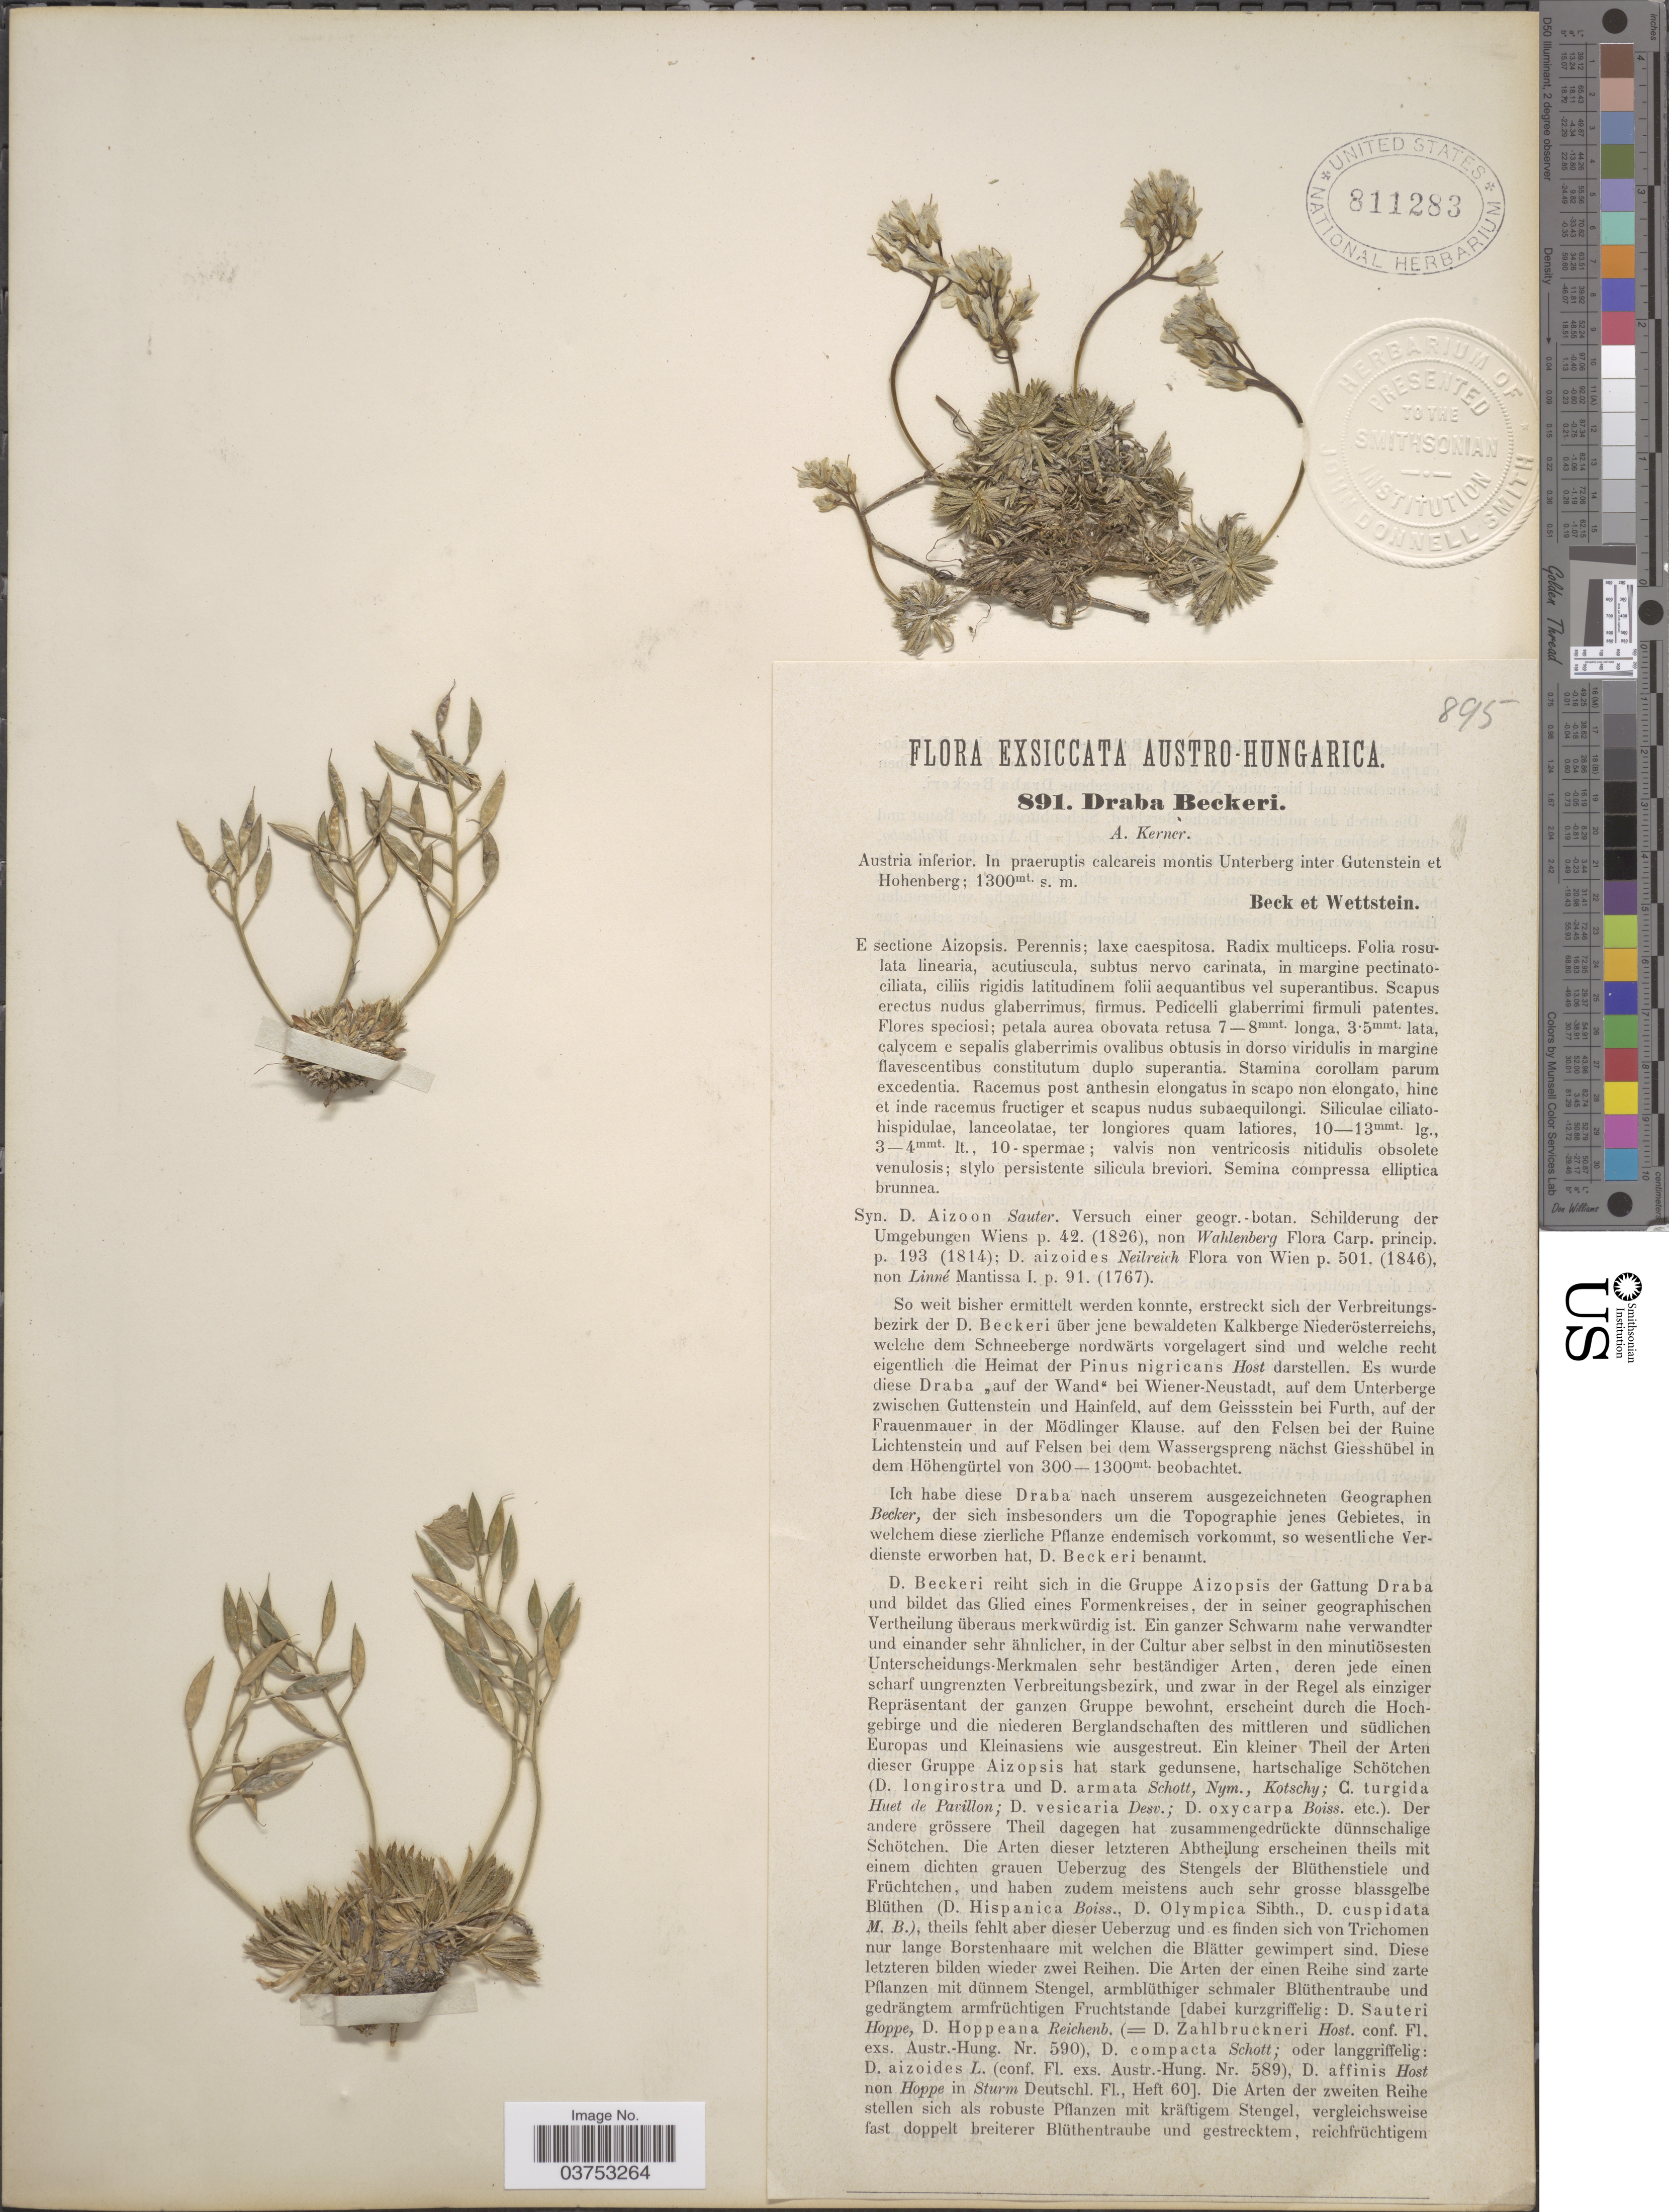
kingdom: Plantae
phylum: Tracheophyta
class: Magnoliopsida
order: Brassicales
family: Brassicaceae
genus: Draba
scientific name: Draba beckeri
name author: A. Kern.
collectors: -- Beck & Wettstein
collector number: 891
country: Austria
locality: Austro-Hungarica. Austria inferior. In praeruptis calcareis montis Unterberg inter Gutenstein et Hohenberg.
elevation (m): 1300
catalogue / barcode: US 811283